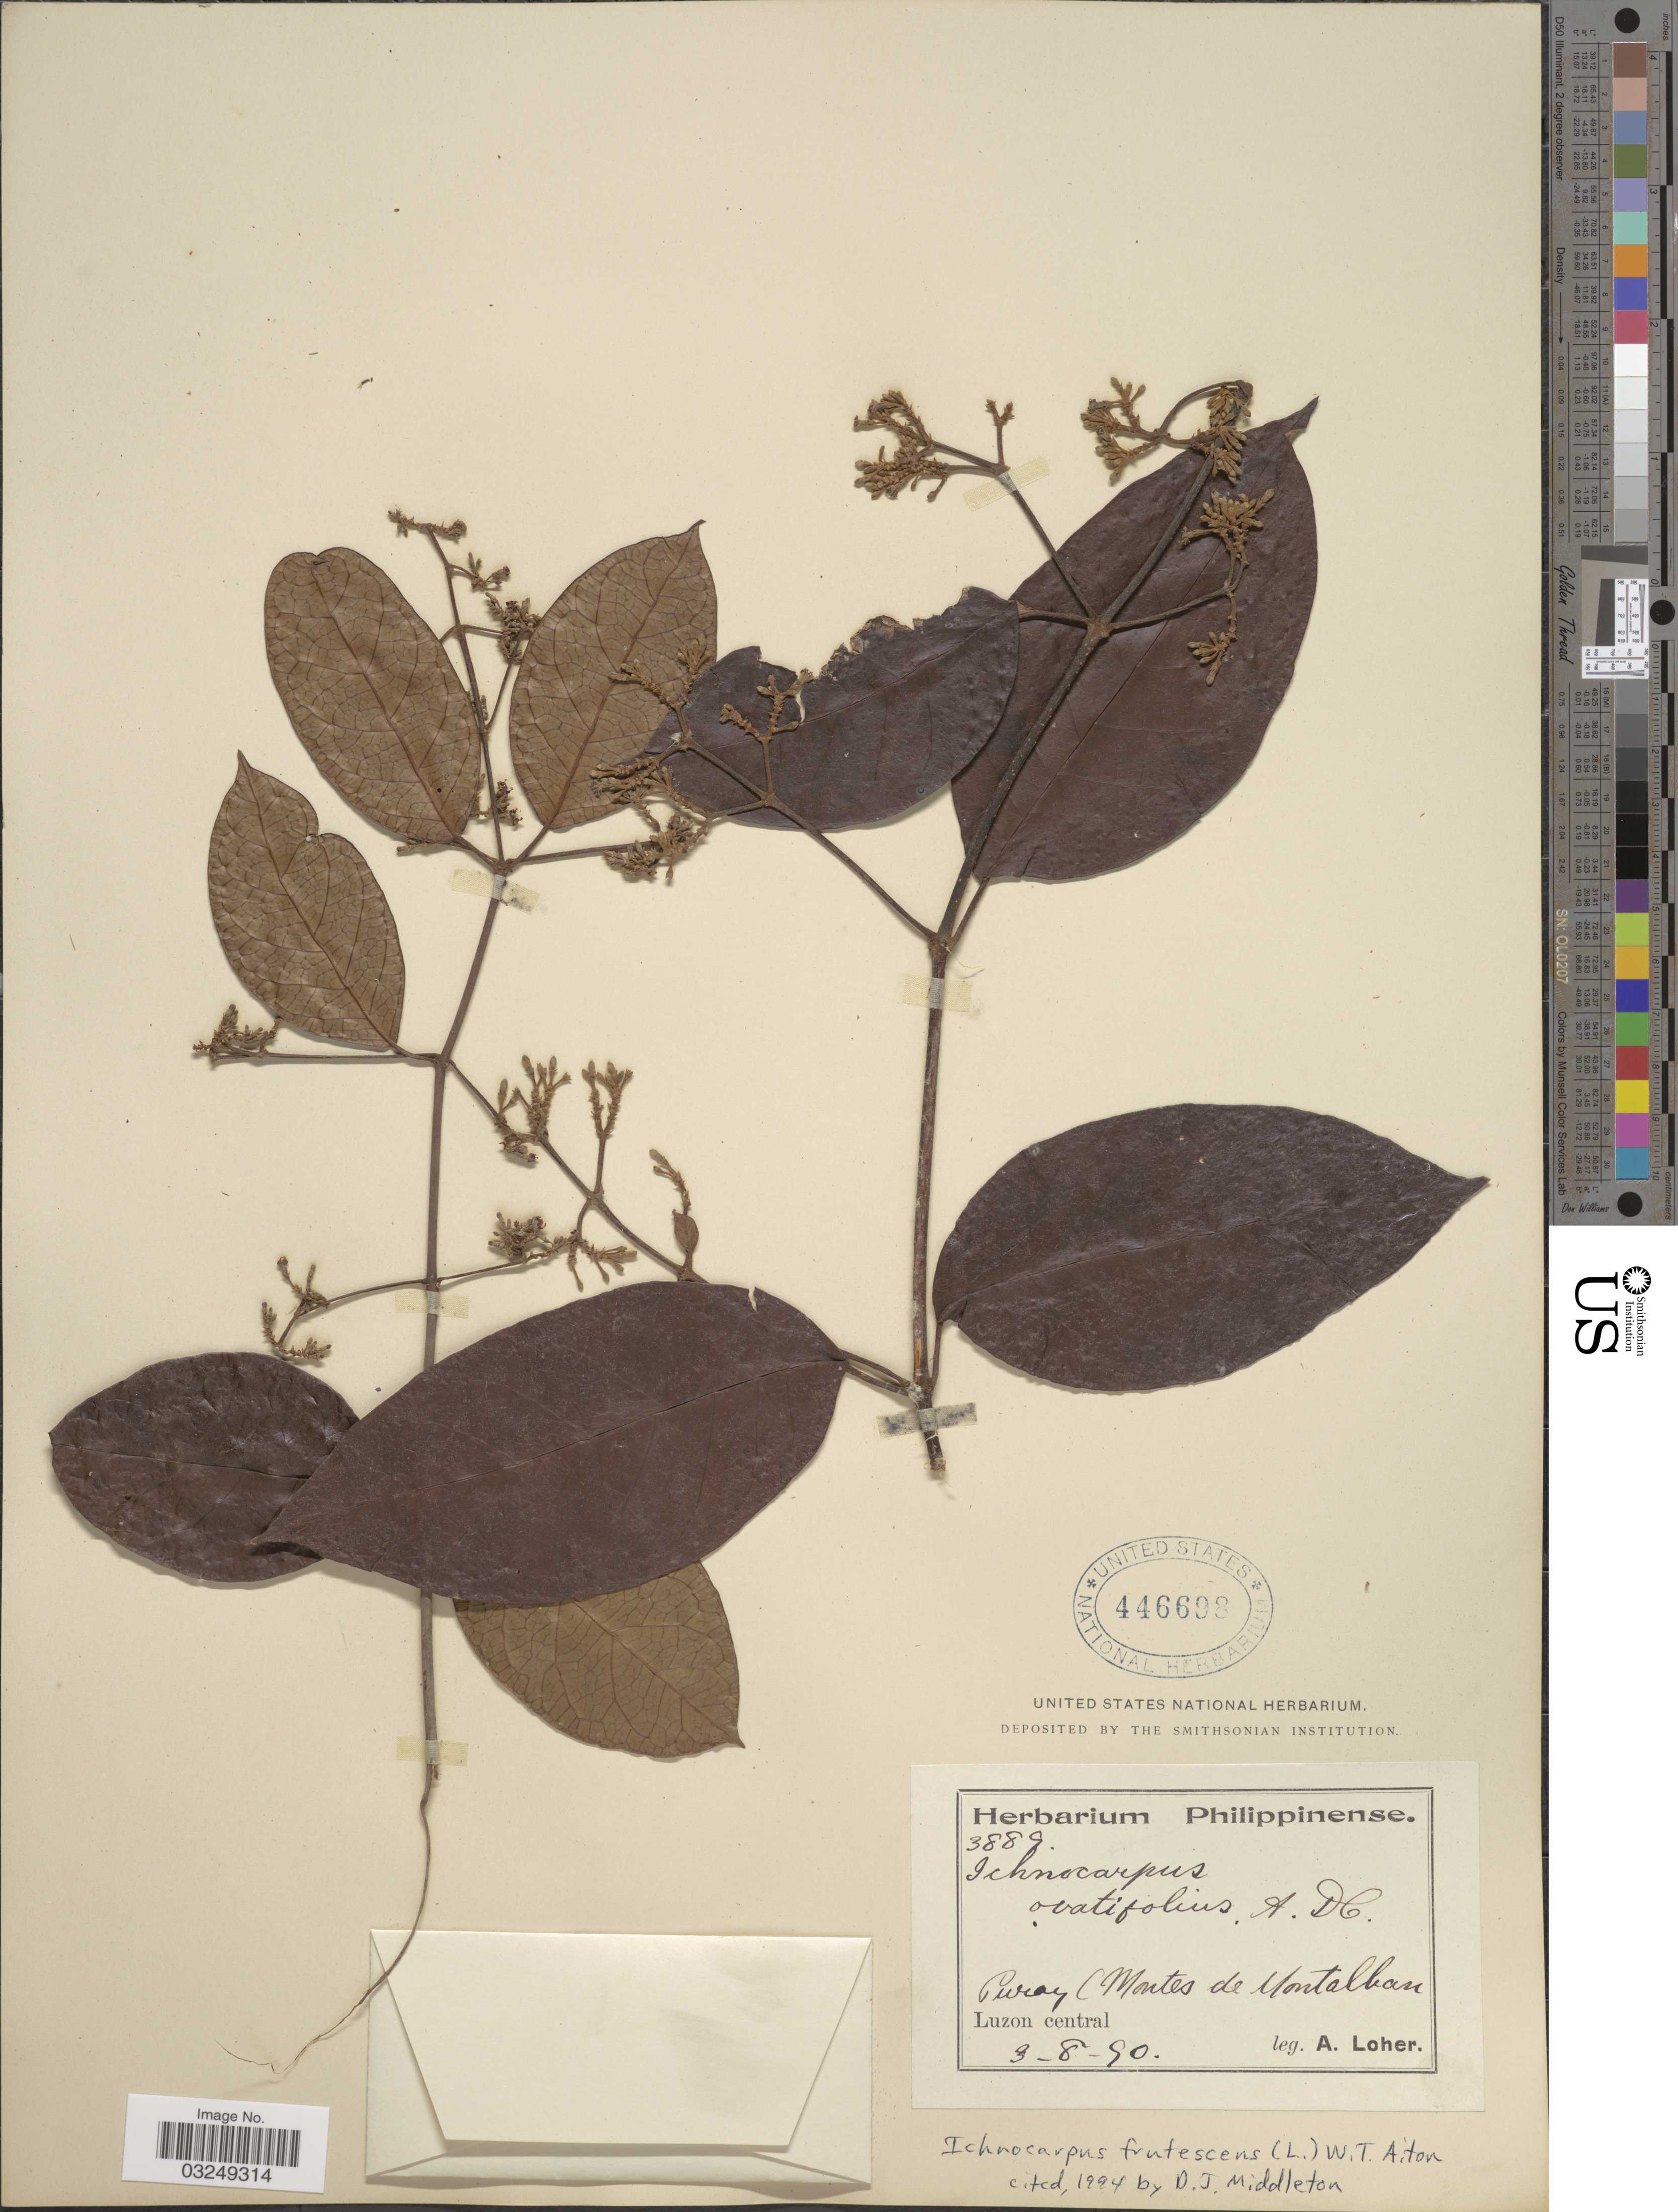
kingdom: Plantae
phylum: Tracheophyta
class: Magnoliopsida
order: Gentianales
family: Apocynaceae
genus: Ichnocarpus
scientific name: Ichnocarpus frutescens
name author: (L.) W.T. Aiton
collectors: A. Loher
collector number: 3889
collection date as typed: Transcribed d/m/y: 3/8/90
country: Philippines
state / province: Central Luzon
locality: Puray (Montes de Montalban). Luzon central.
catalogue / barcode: US 446698